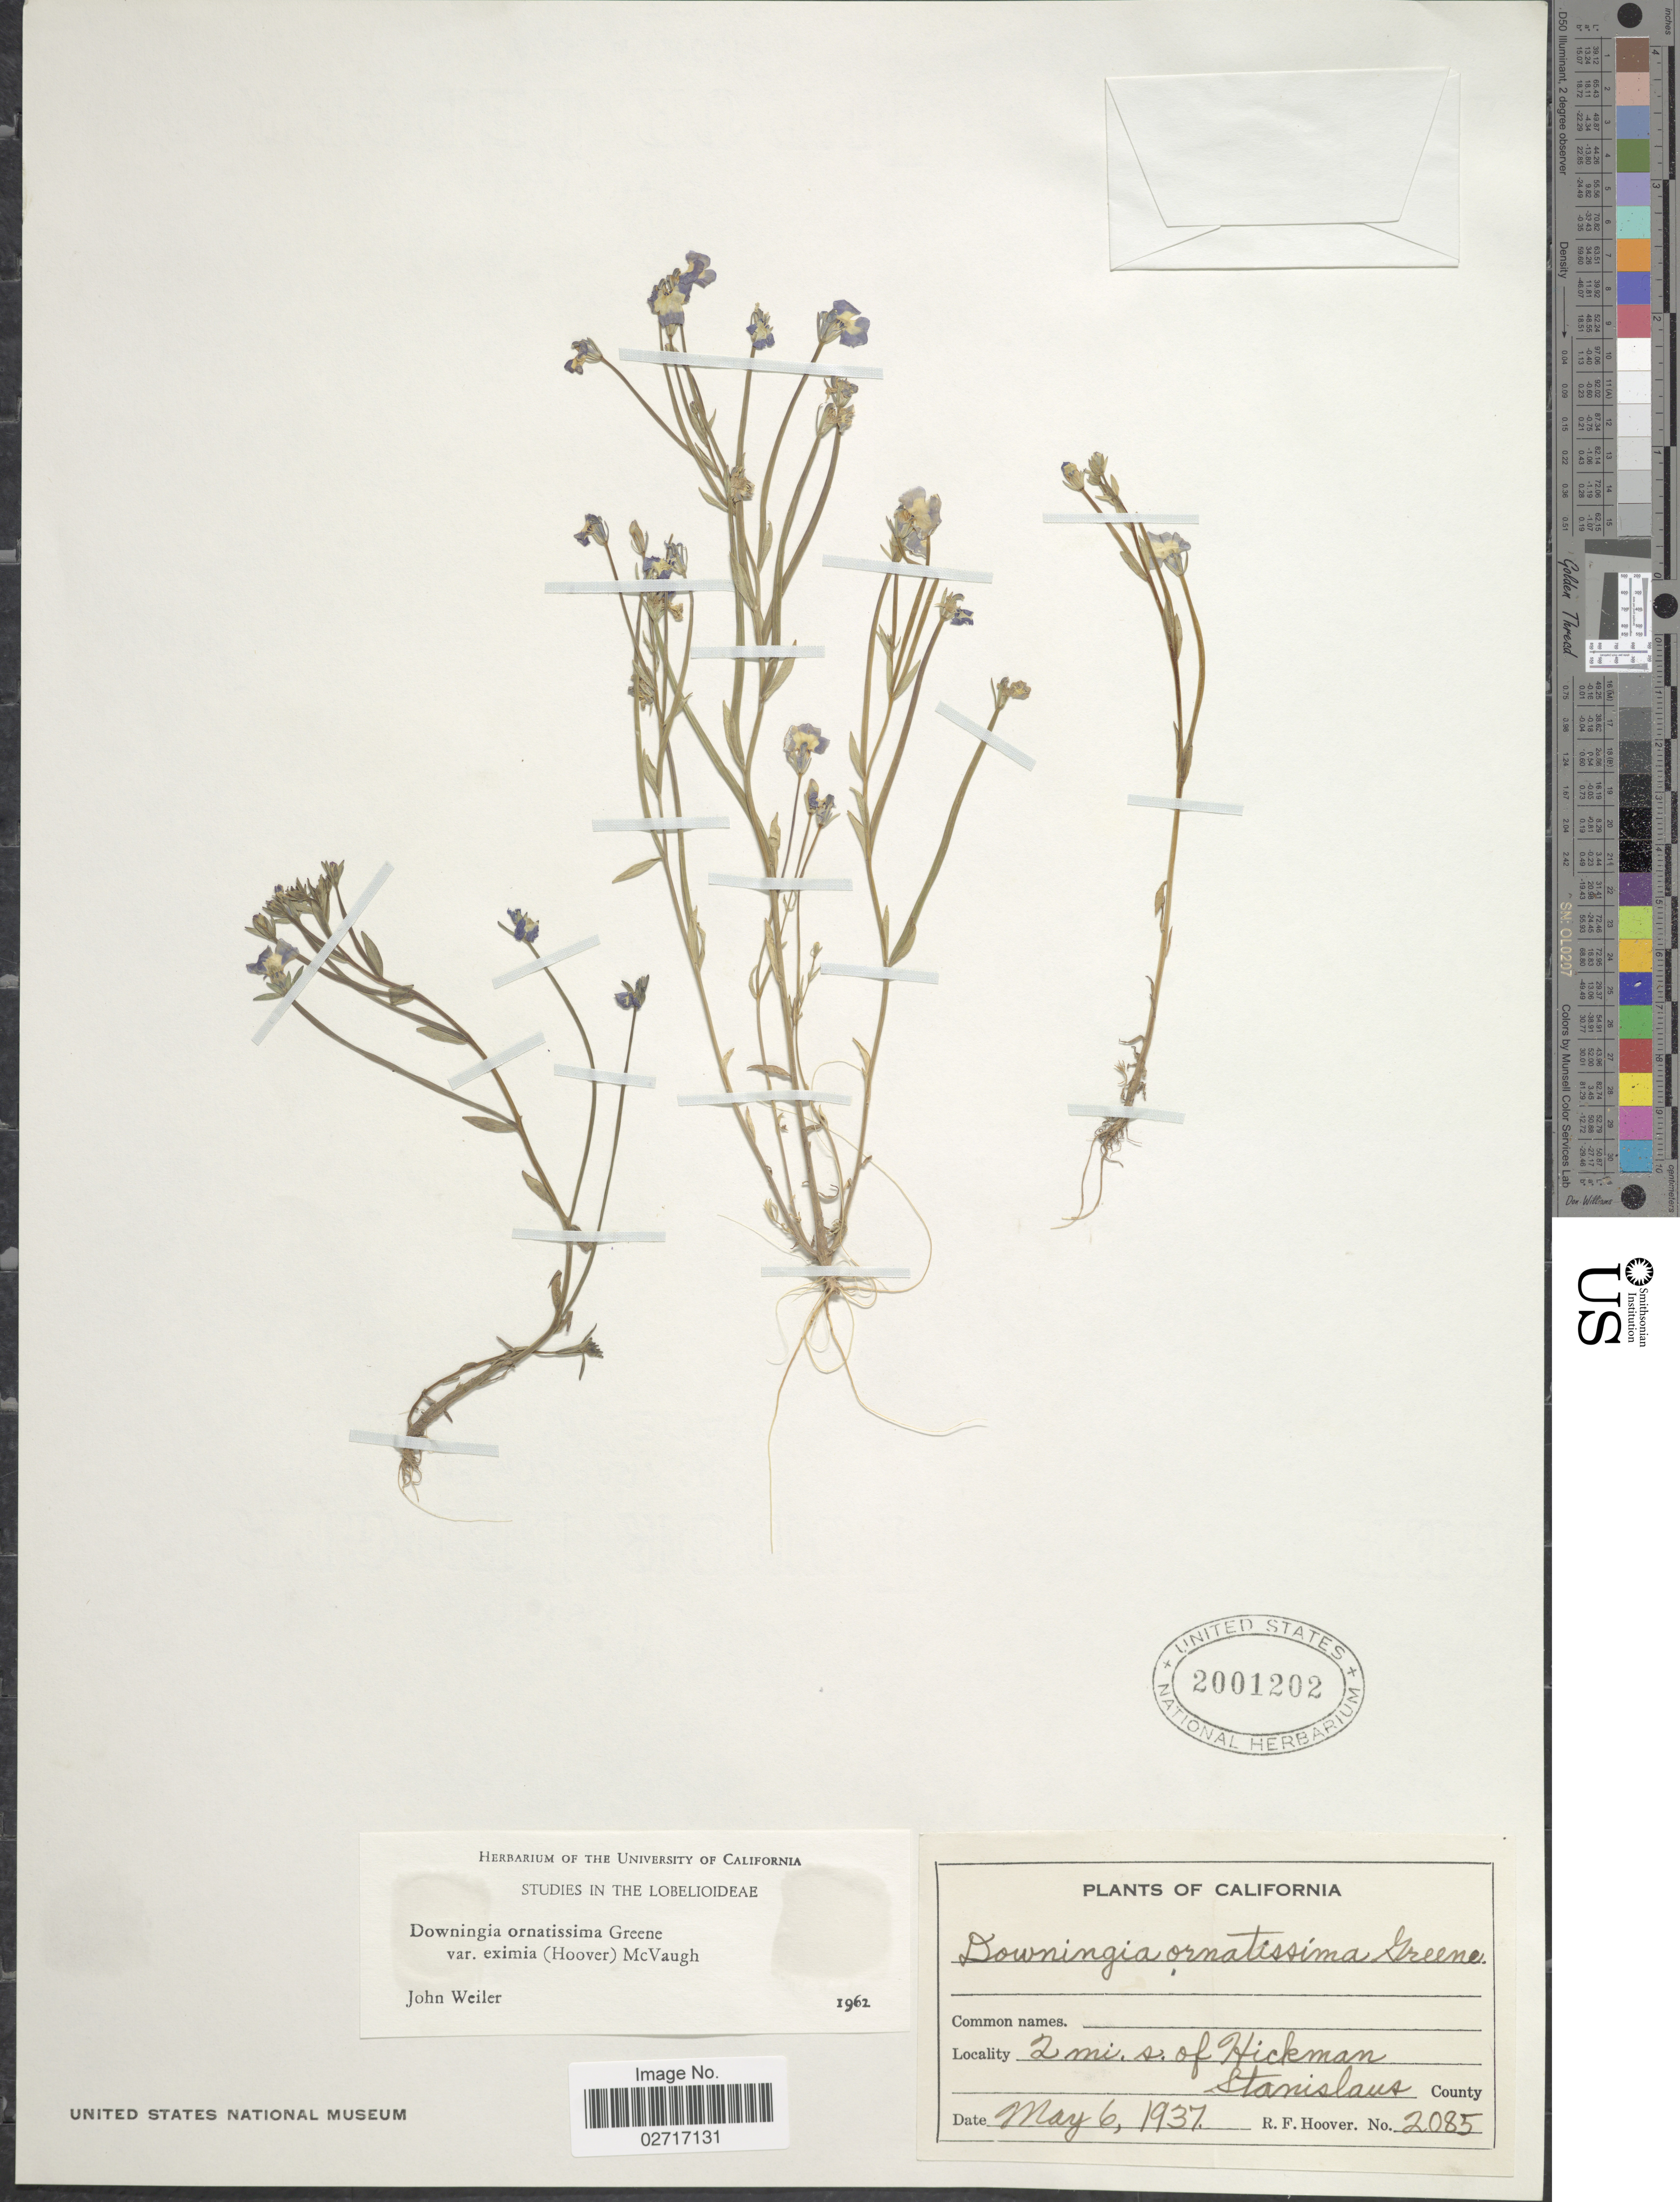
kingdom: Plantae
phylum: Tracheophyta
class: Magnoliopsida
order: Asterales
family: Campanulaceae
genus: Downingia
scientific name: Downingia ornatissima var. ornatissima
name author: Greene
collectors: R. F. Hoover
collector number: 2085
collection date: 1937-05-06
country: United States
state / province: California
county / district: Stanislaus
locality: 2 mi. s. of Hickman, Stanislaus County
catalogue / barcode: US 2001202